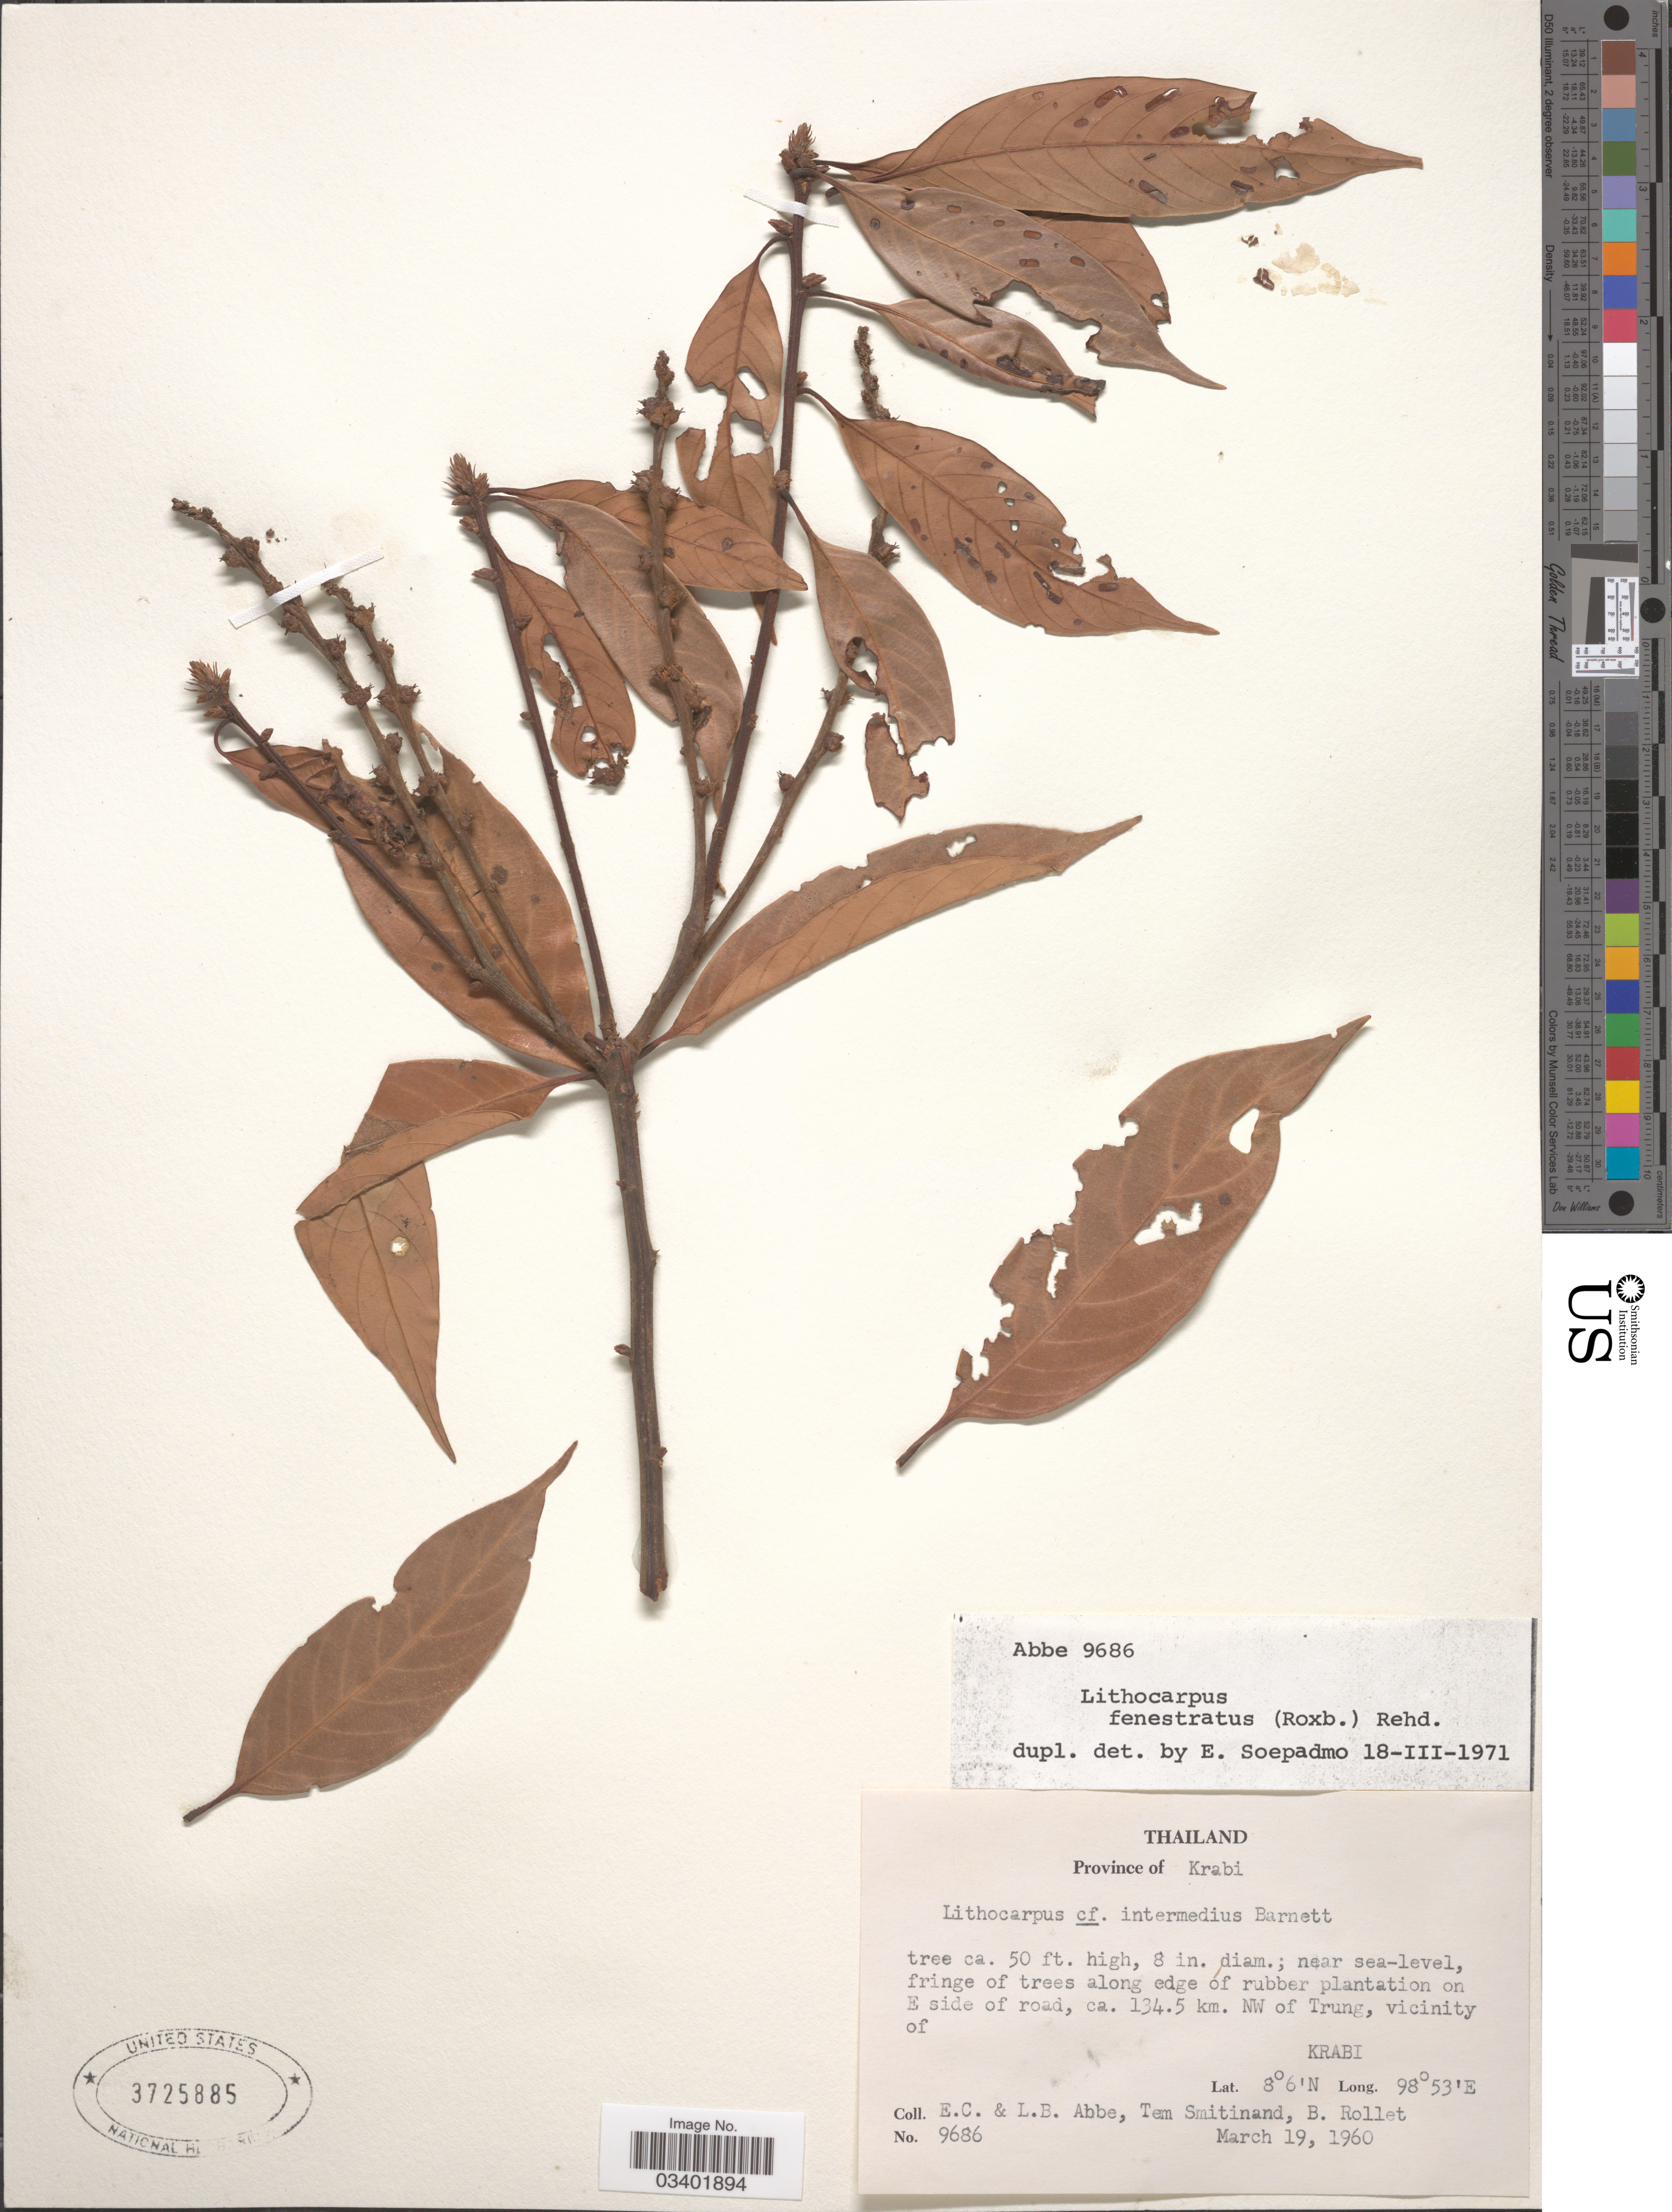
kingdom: Plantae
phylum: Tracheophyta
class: Magnoliopsida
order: Fagales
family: Fagaceae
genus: Lithocarpus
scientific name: Lithocarpus fenestratus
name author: (Roxb.) Rehder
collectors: E. C. Abbe, L. B. Abbe, T. Smitinand & B. Rollet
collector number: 9686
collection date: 1960-03-19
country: Thailand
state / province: Krabi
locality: Along edge of rubber plantation on E side of road, ca. 134.5 km. NW of Trung, vicinity of Krabi.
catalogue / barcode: US 3725885